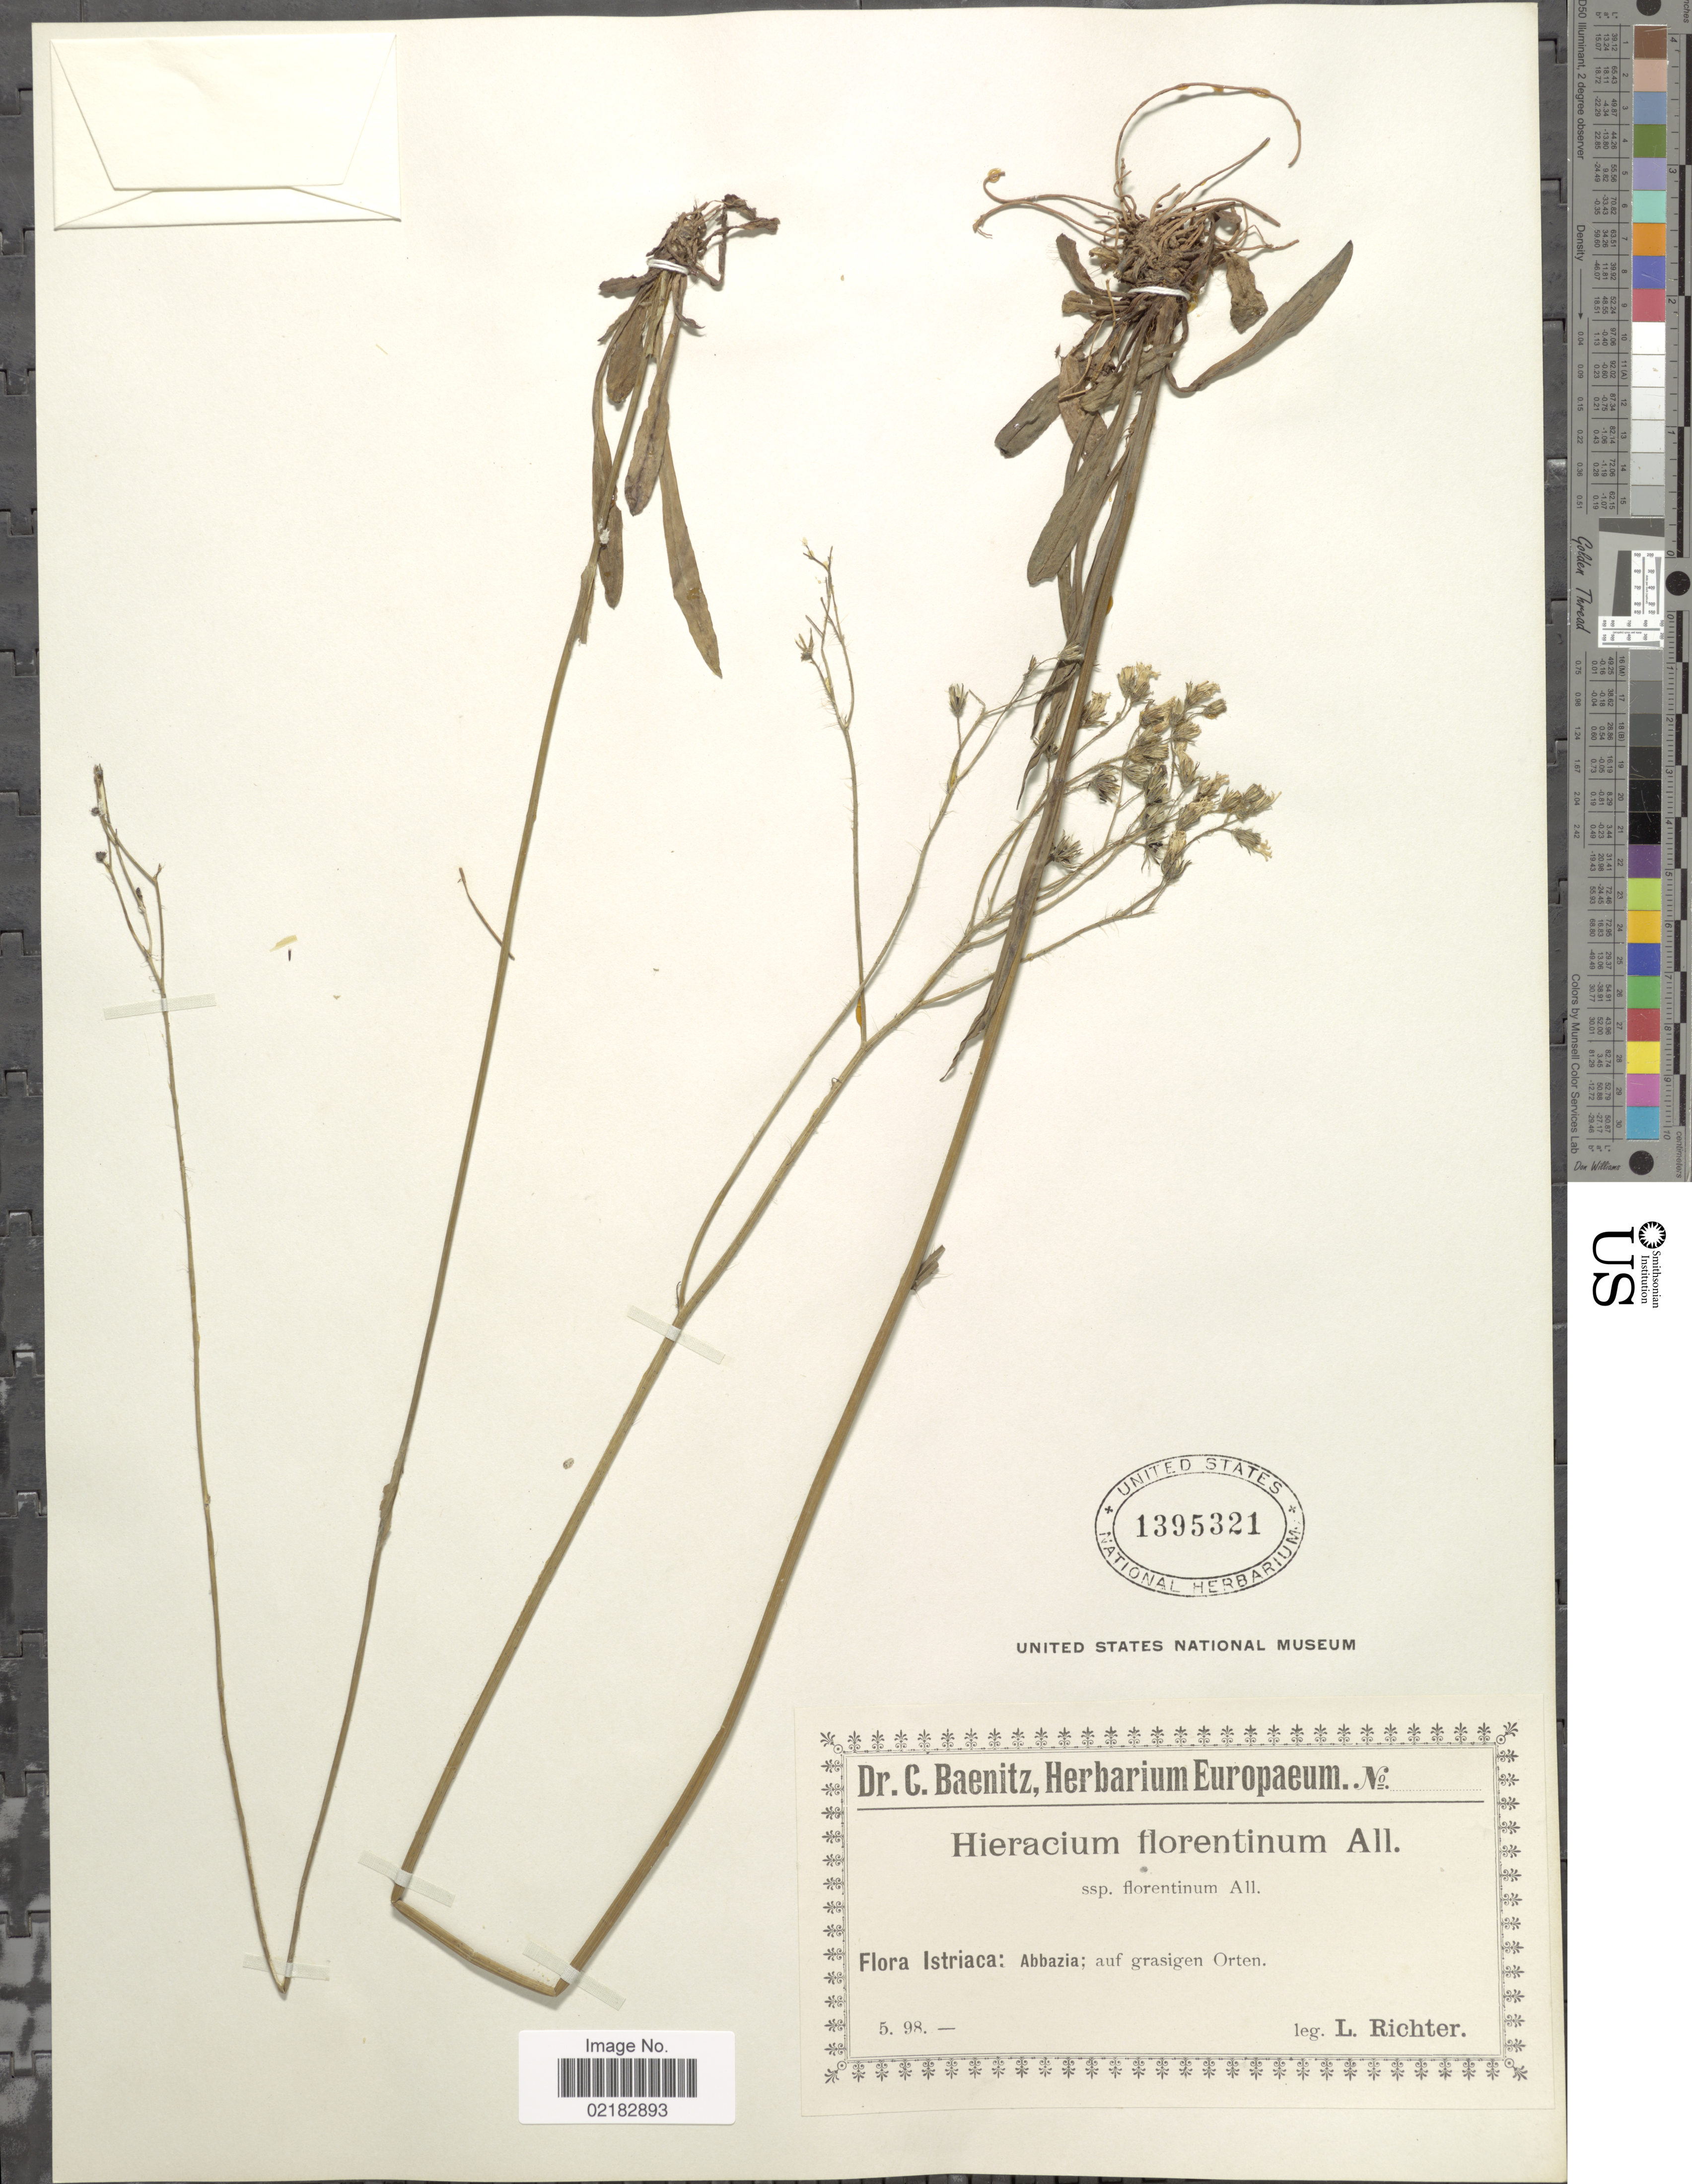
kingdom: Plantae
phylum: Tracheophyta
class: Magnoliopsida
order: Asterales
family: Asteraceae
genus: Hieracium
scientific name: Hieracium florentinum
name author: All.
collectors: L. Richter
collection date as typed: Transcribed d/m/y: /5/98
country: Croatia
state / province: Istria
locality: Istriaca: Abbazia: auf grasigen Orten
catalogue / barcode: US 1395321